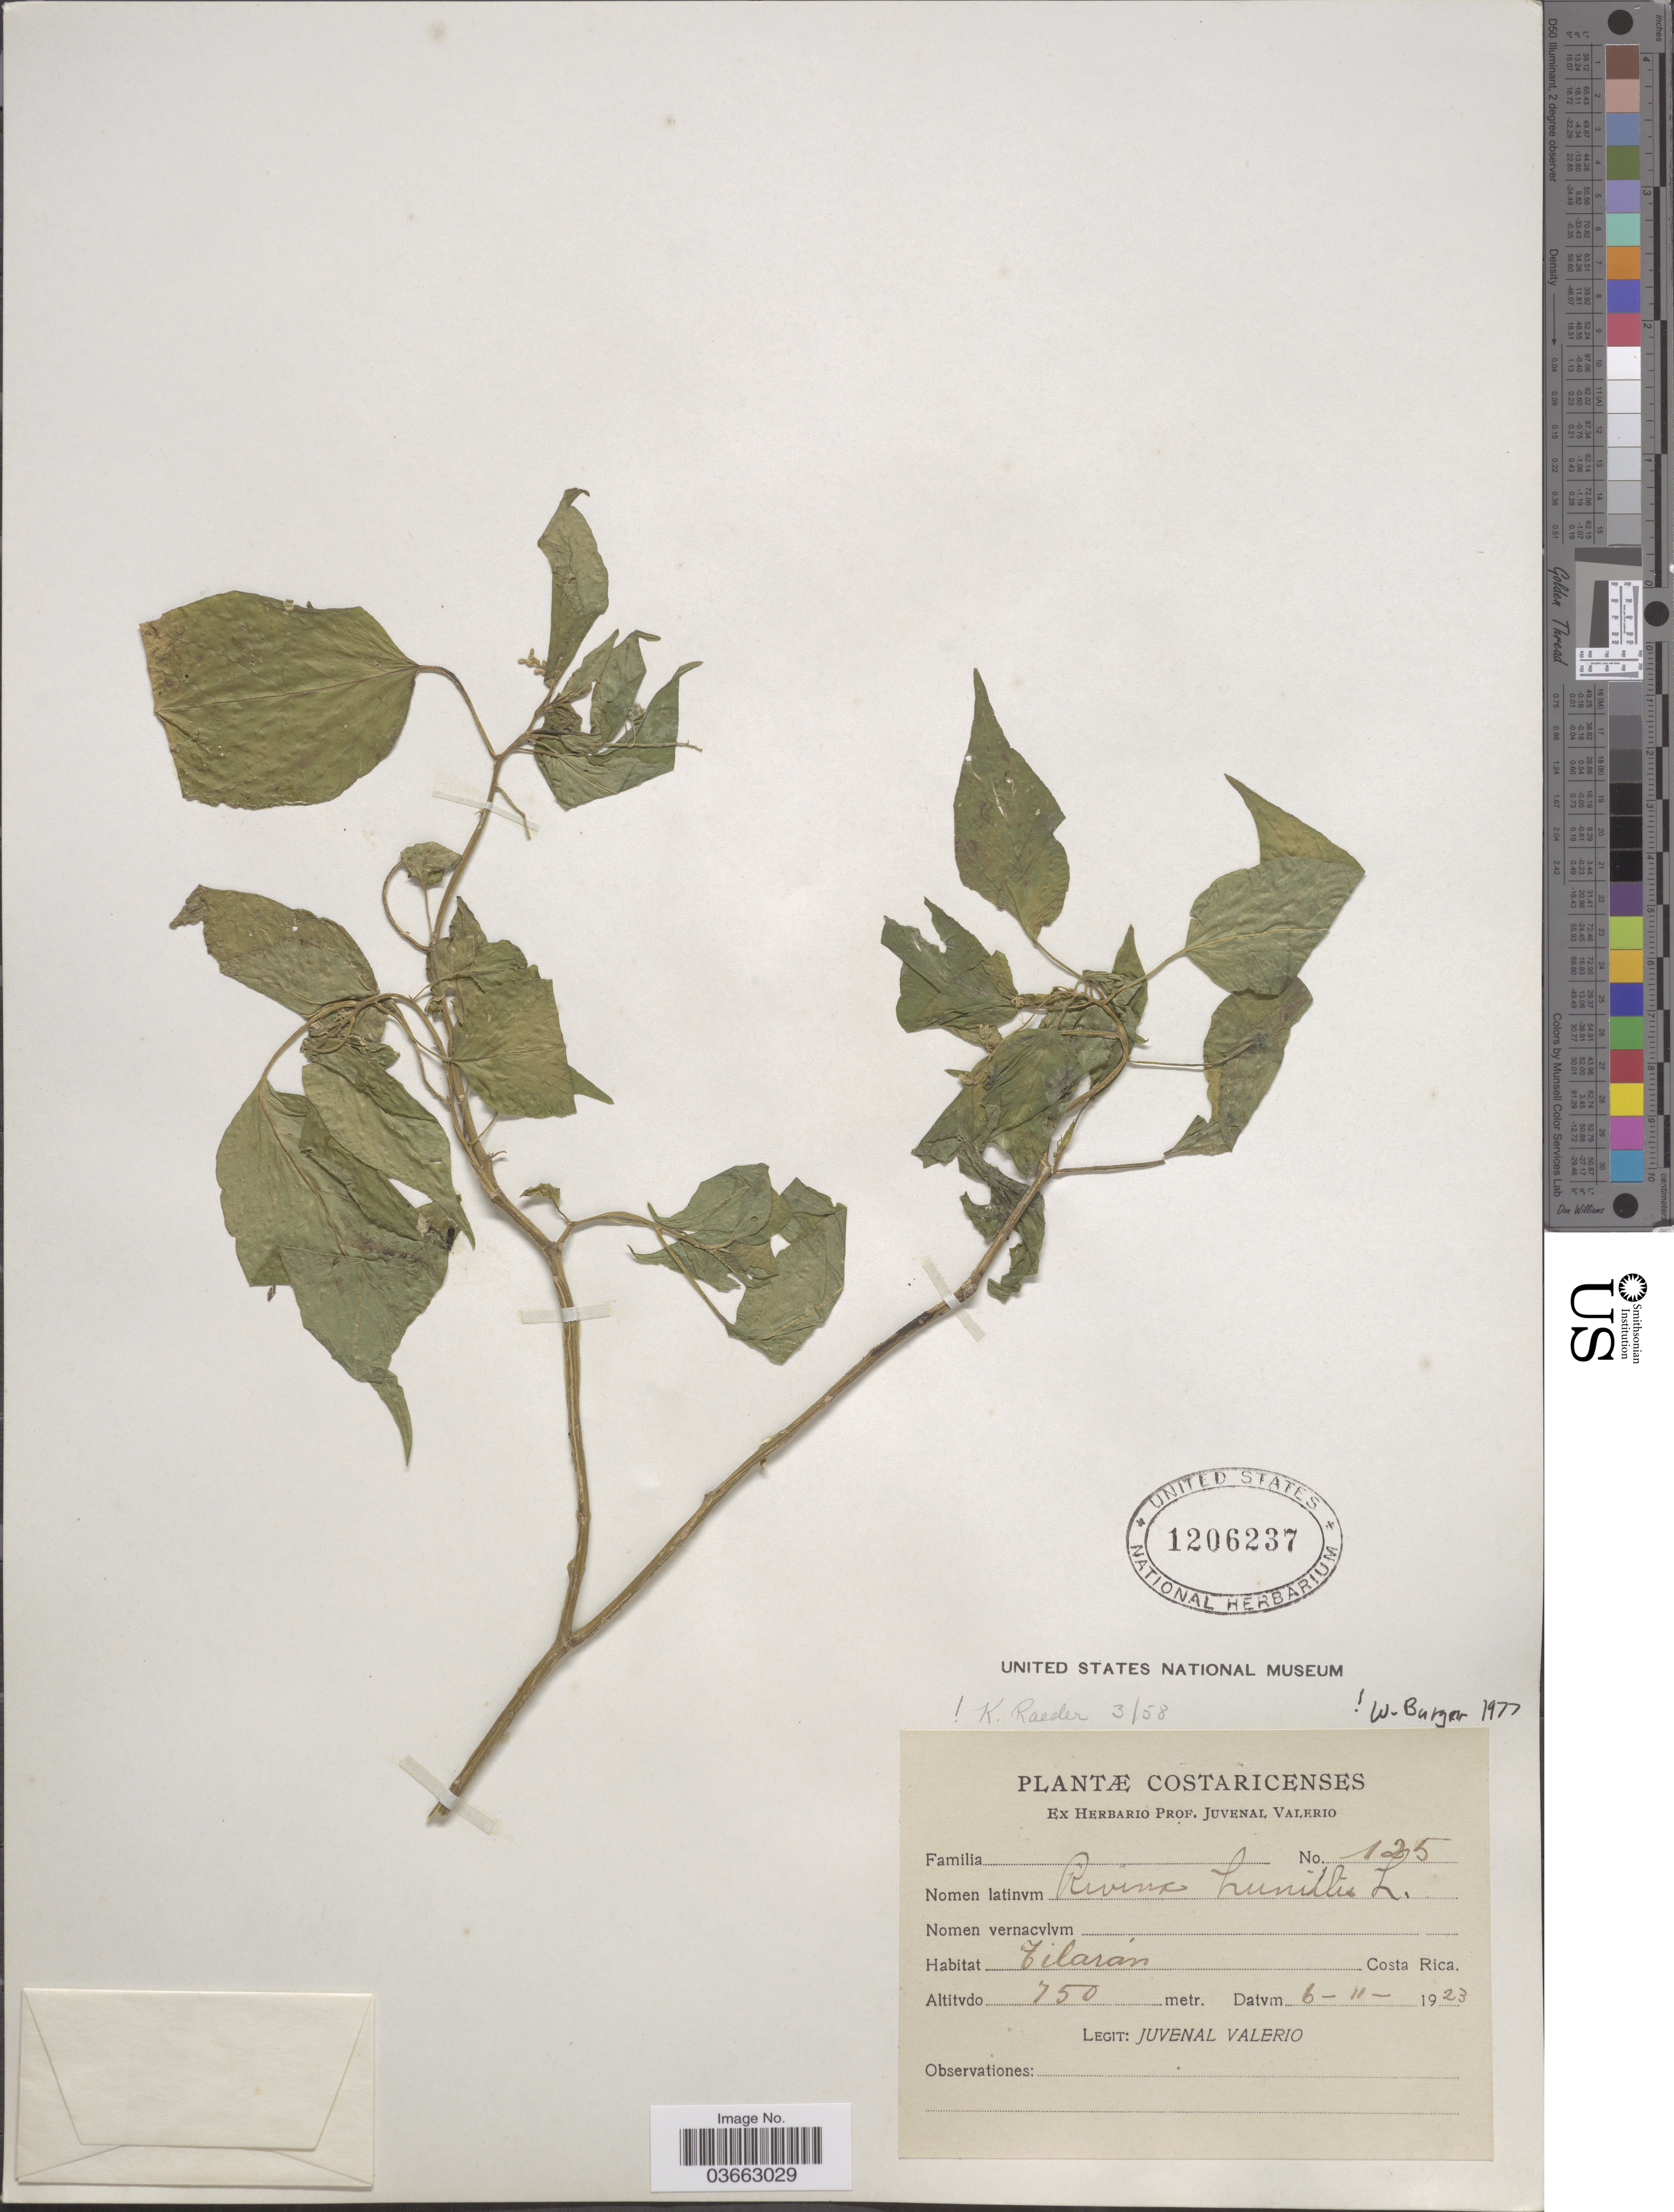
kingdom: Plantae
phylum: Tracheophyta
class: Magnoliopsida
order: Caryophyllales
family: Phytolaccaceae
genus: Rivina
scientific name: Rivina humilis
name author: L.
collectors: J. Valerio R.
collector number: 125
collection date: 1923-11-06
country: Costa Rica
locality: Tilarán.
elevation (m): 750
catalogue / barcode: US 1206237